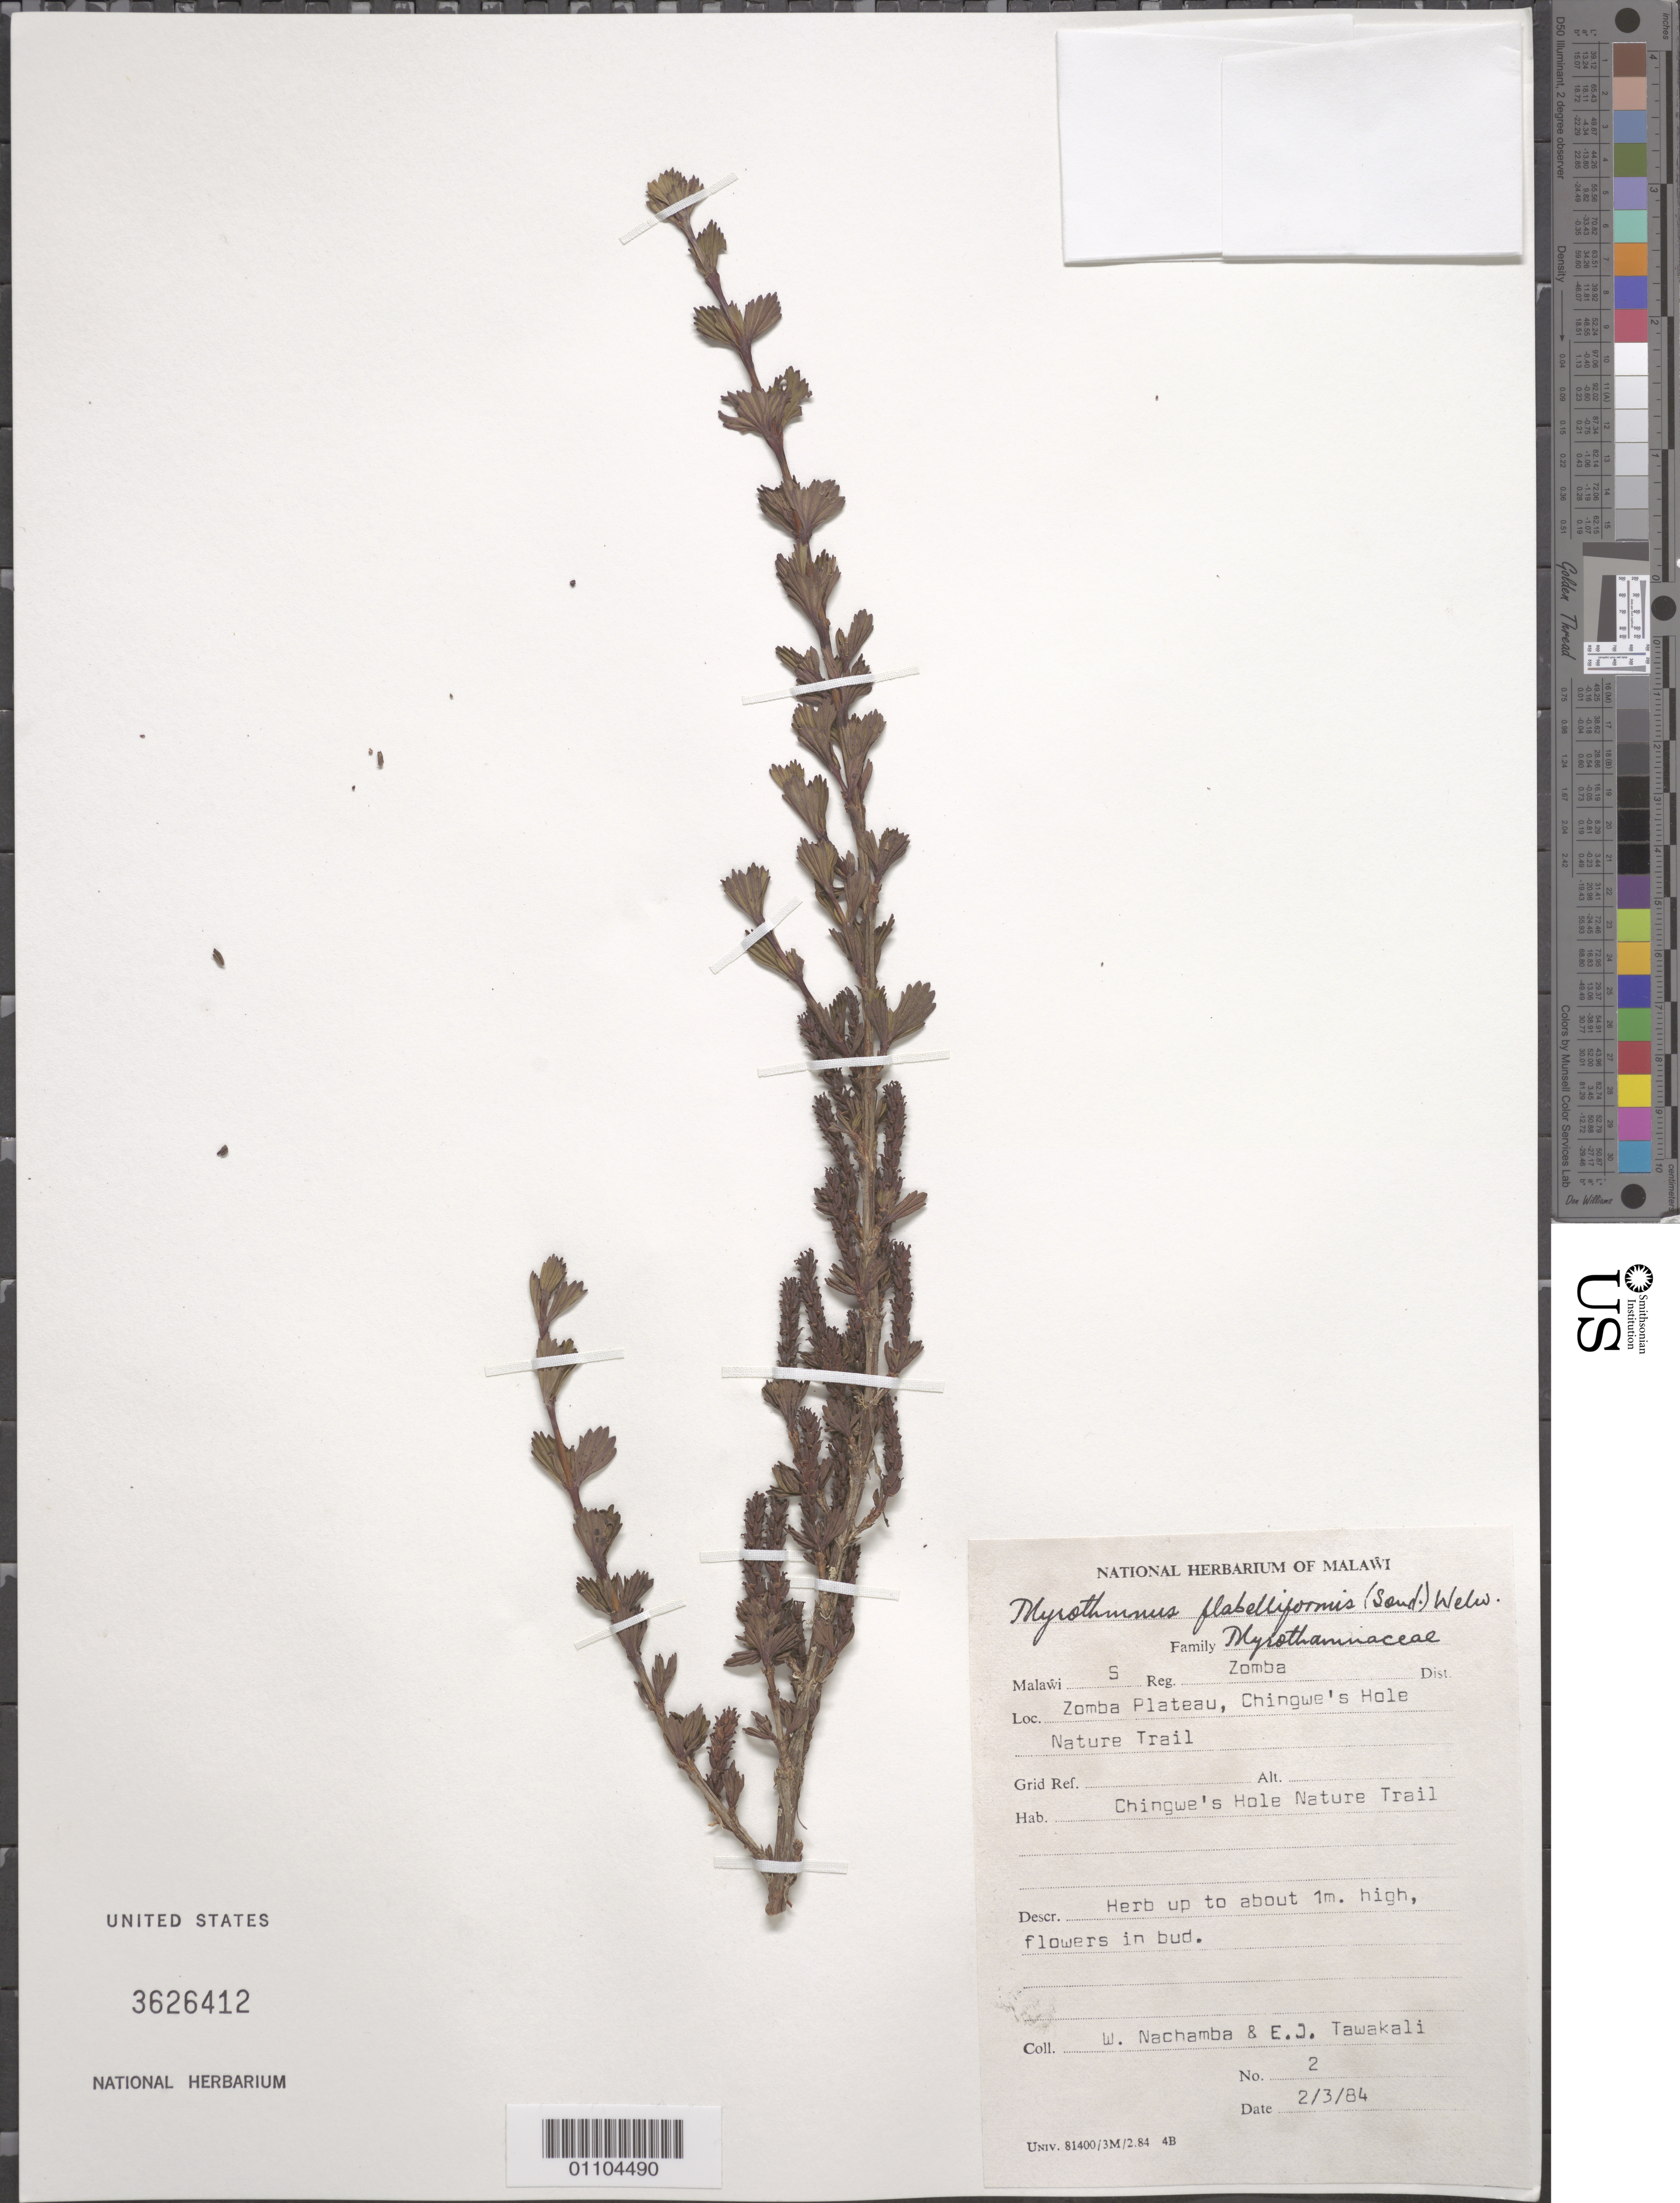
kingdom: Plantae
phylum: Tracheophyta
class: Magnoliopsida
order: Gunnerales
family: Myrothamnaceae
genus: Myrothamnus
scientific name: Myrothamnus flabellifolius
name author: Welw.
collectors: W. Nachamba & E. Tawakali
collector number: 2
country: Malawi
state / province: Southern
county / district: Zomba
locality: Zomba Plateau, Chingwe's Hole Nature Trail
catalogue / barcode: US 3626412